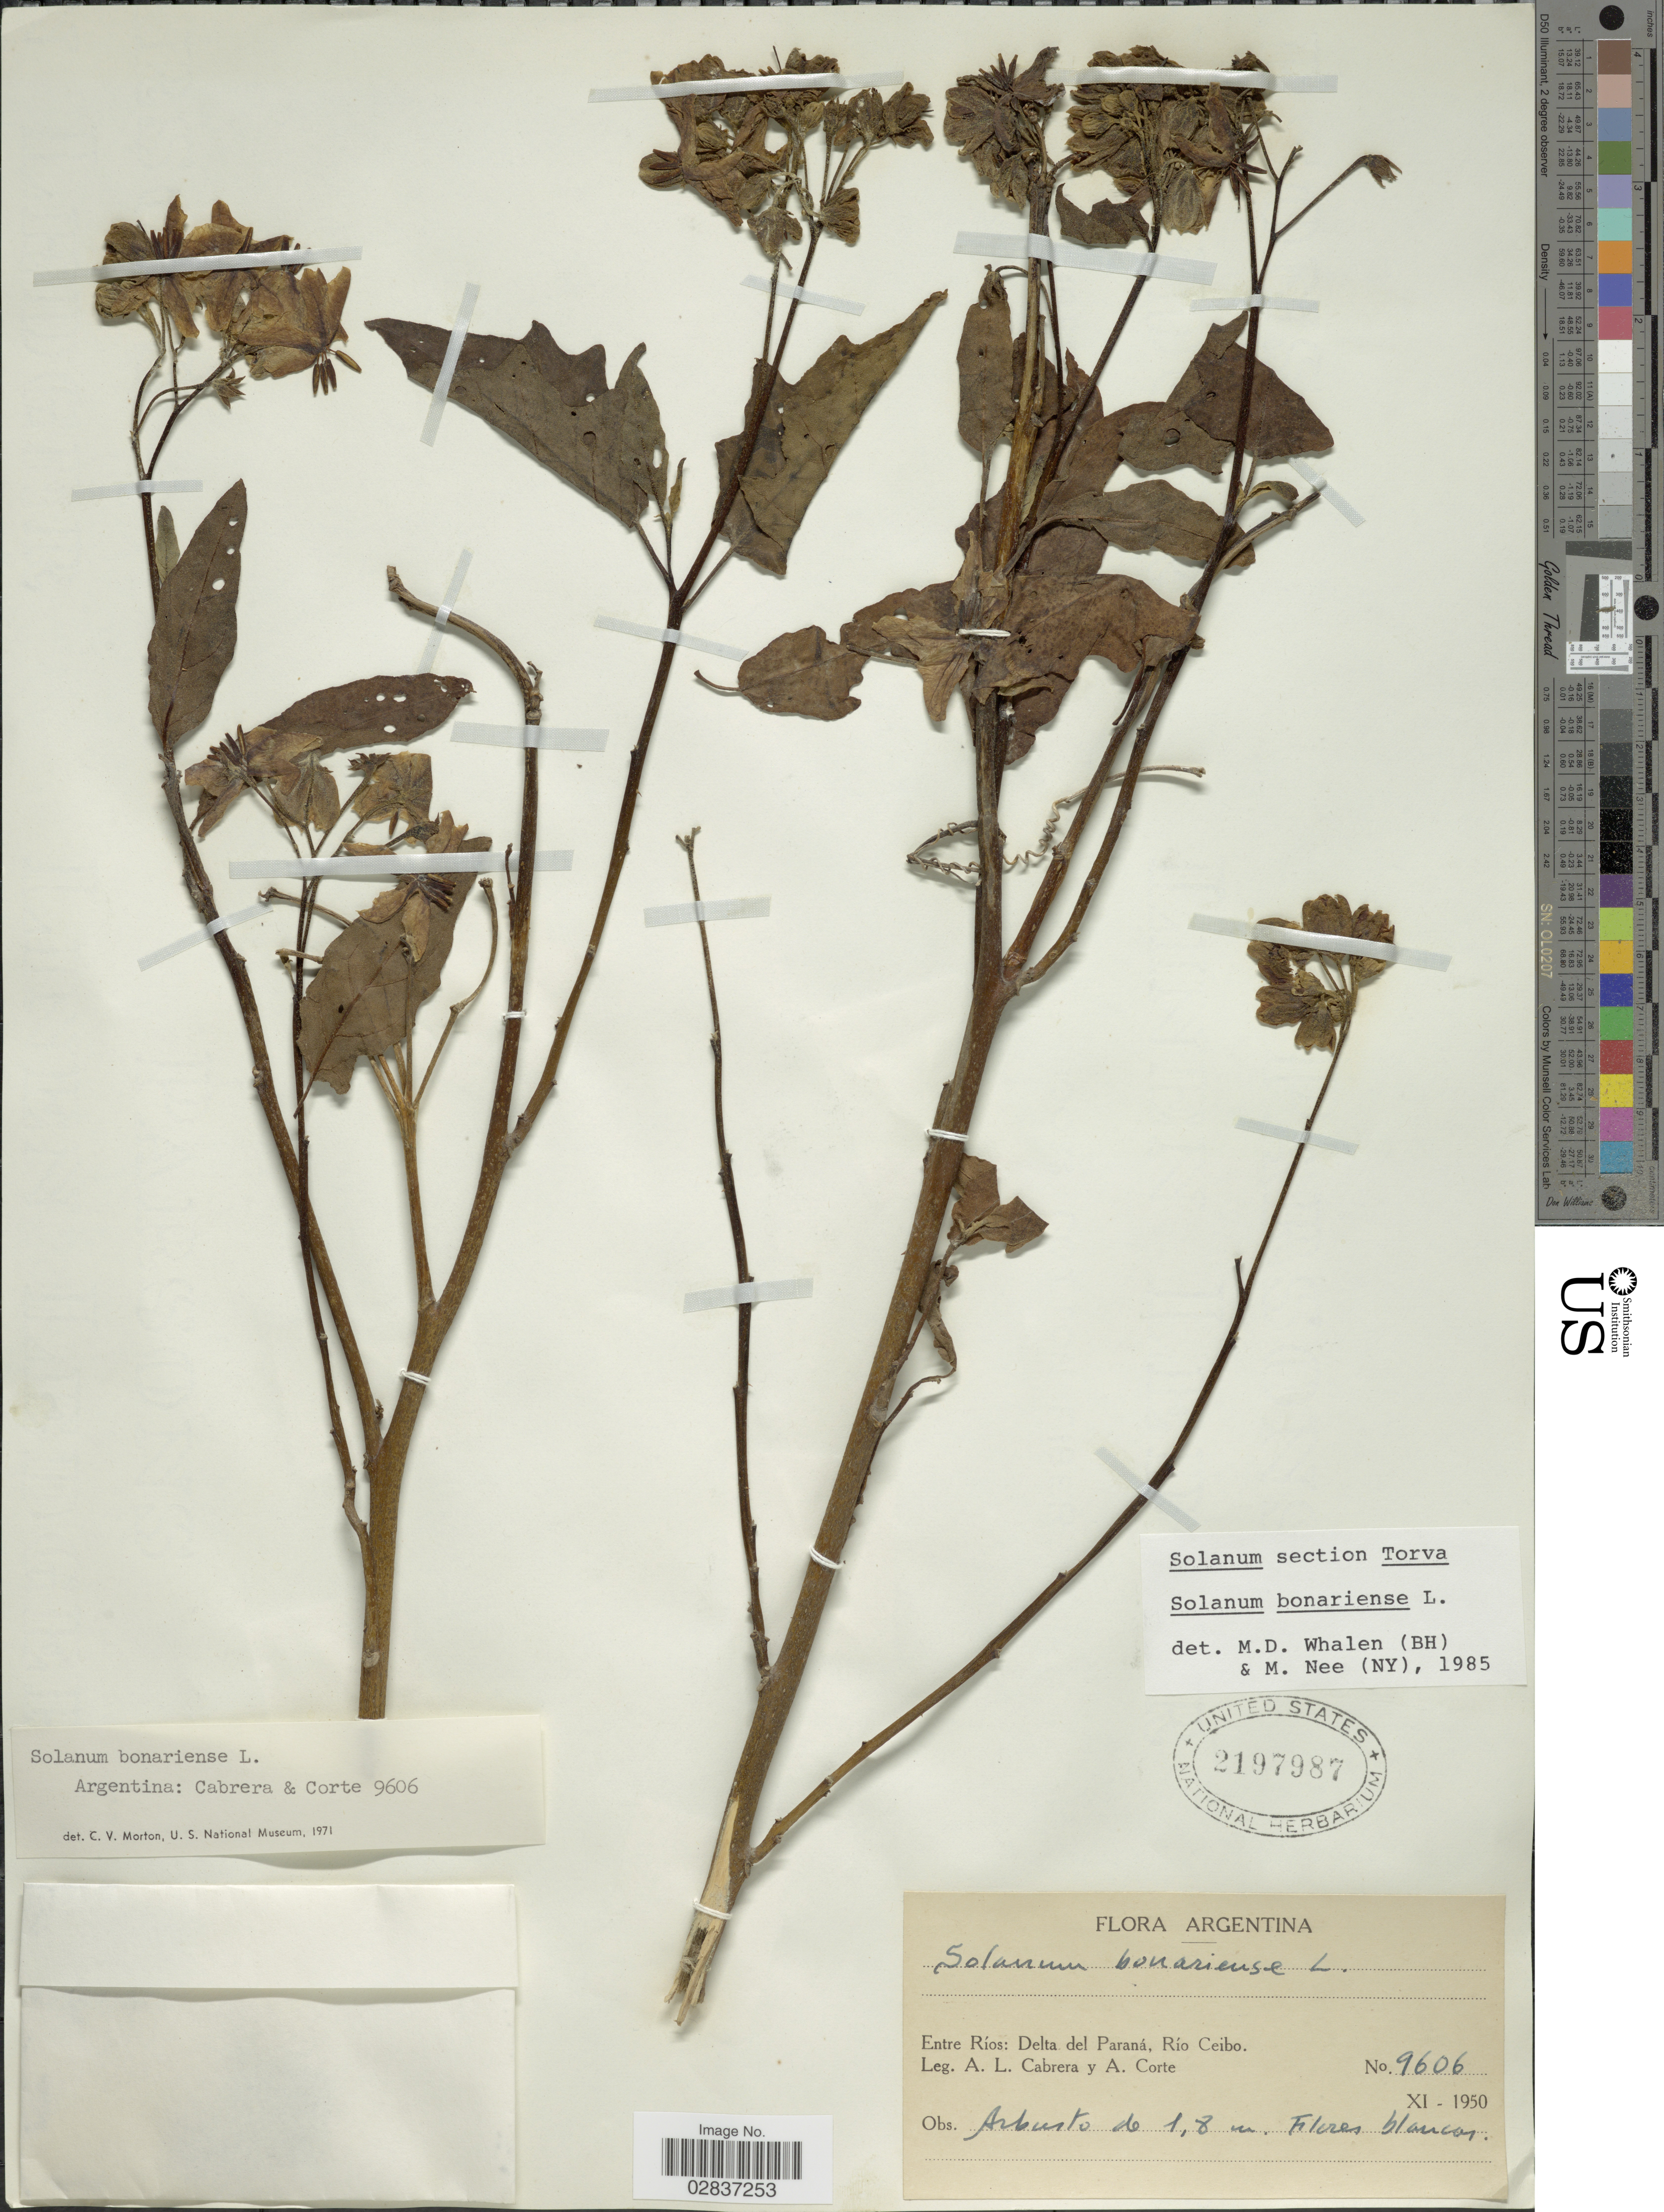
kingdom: Plantae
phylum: Tracheophyta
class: Magnoliopsida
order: Solanales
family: Solanaceae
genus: Solanum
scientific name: Solanum bonariense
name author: L.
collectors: A. L. Cabrera & A. Corte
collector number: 9606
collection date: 1950-11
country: Argentina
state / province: Entre Rios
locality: Delta del Paraná, Río Ceibo.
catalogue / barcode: US 2197987